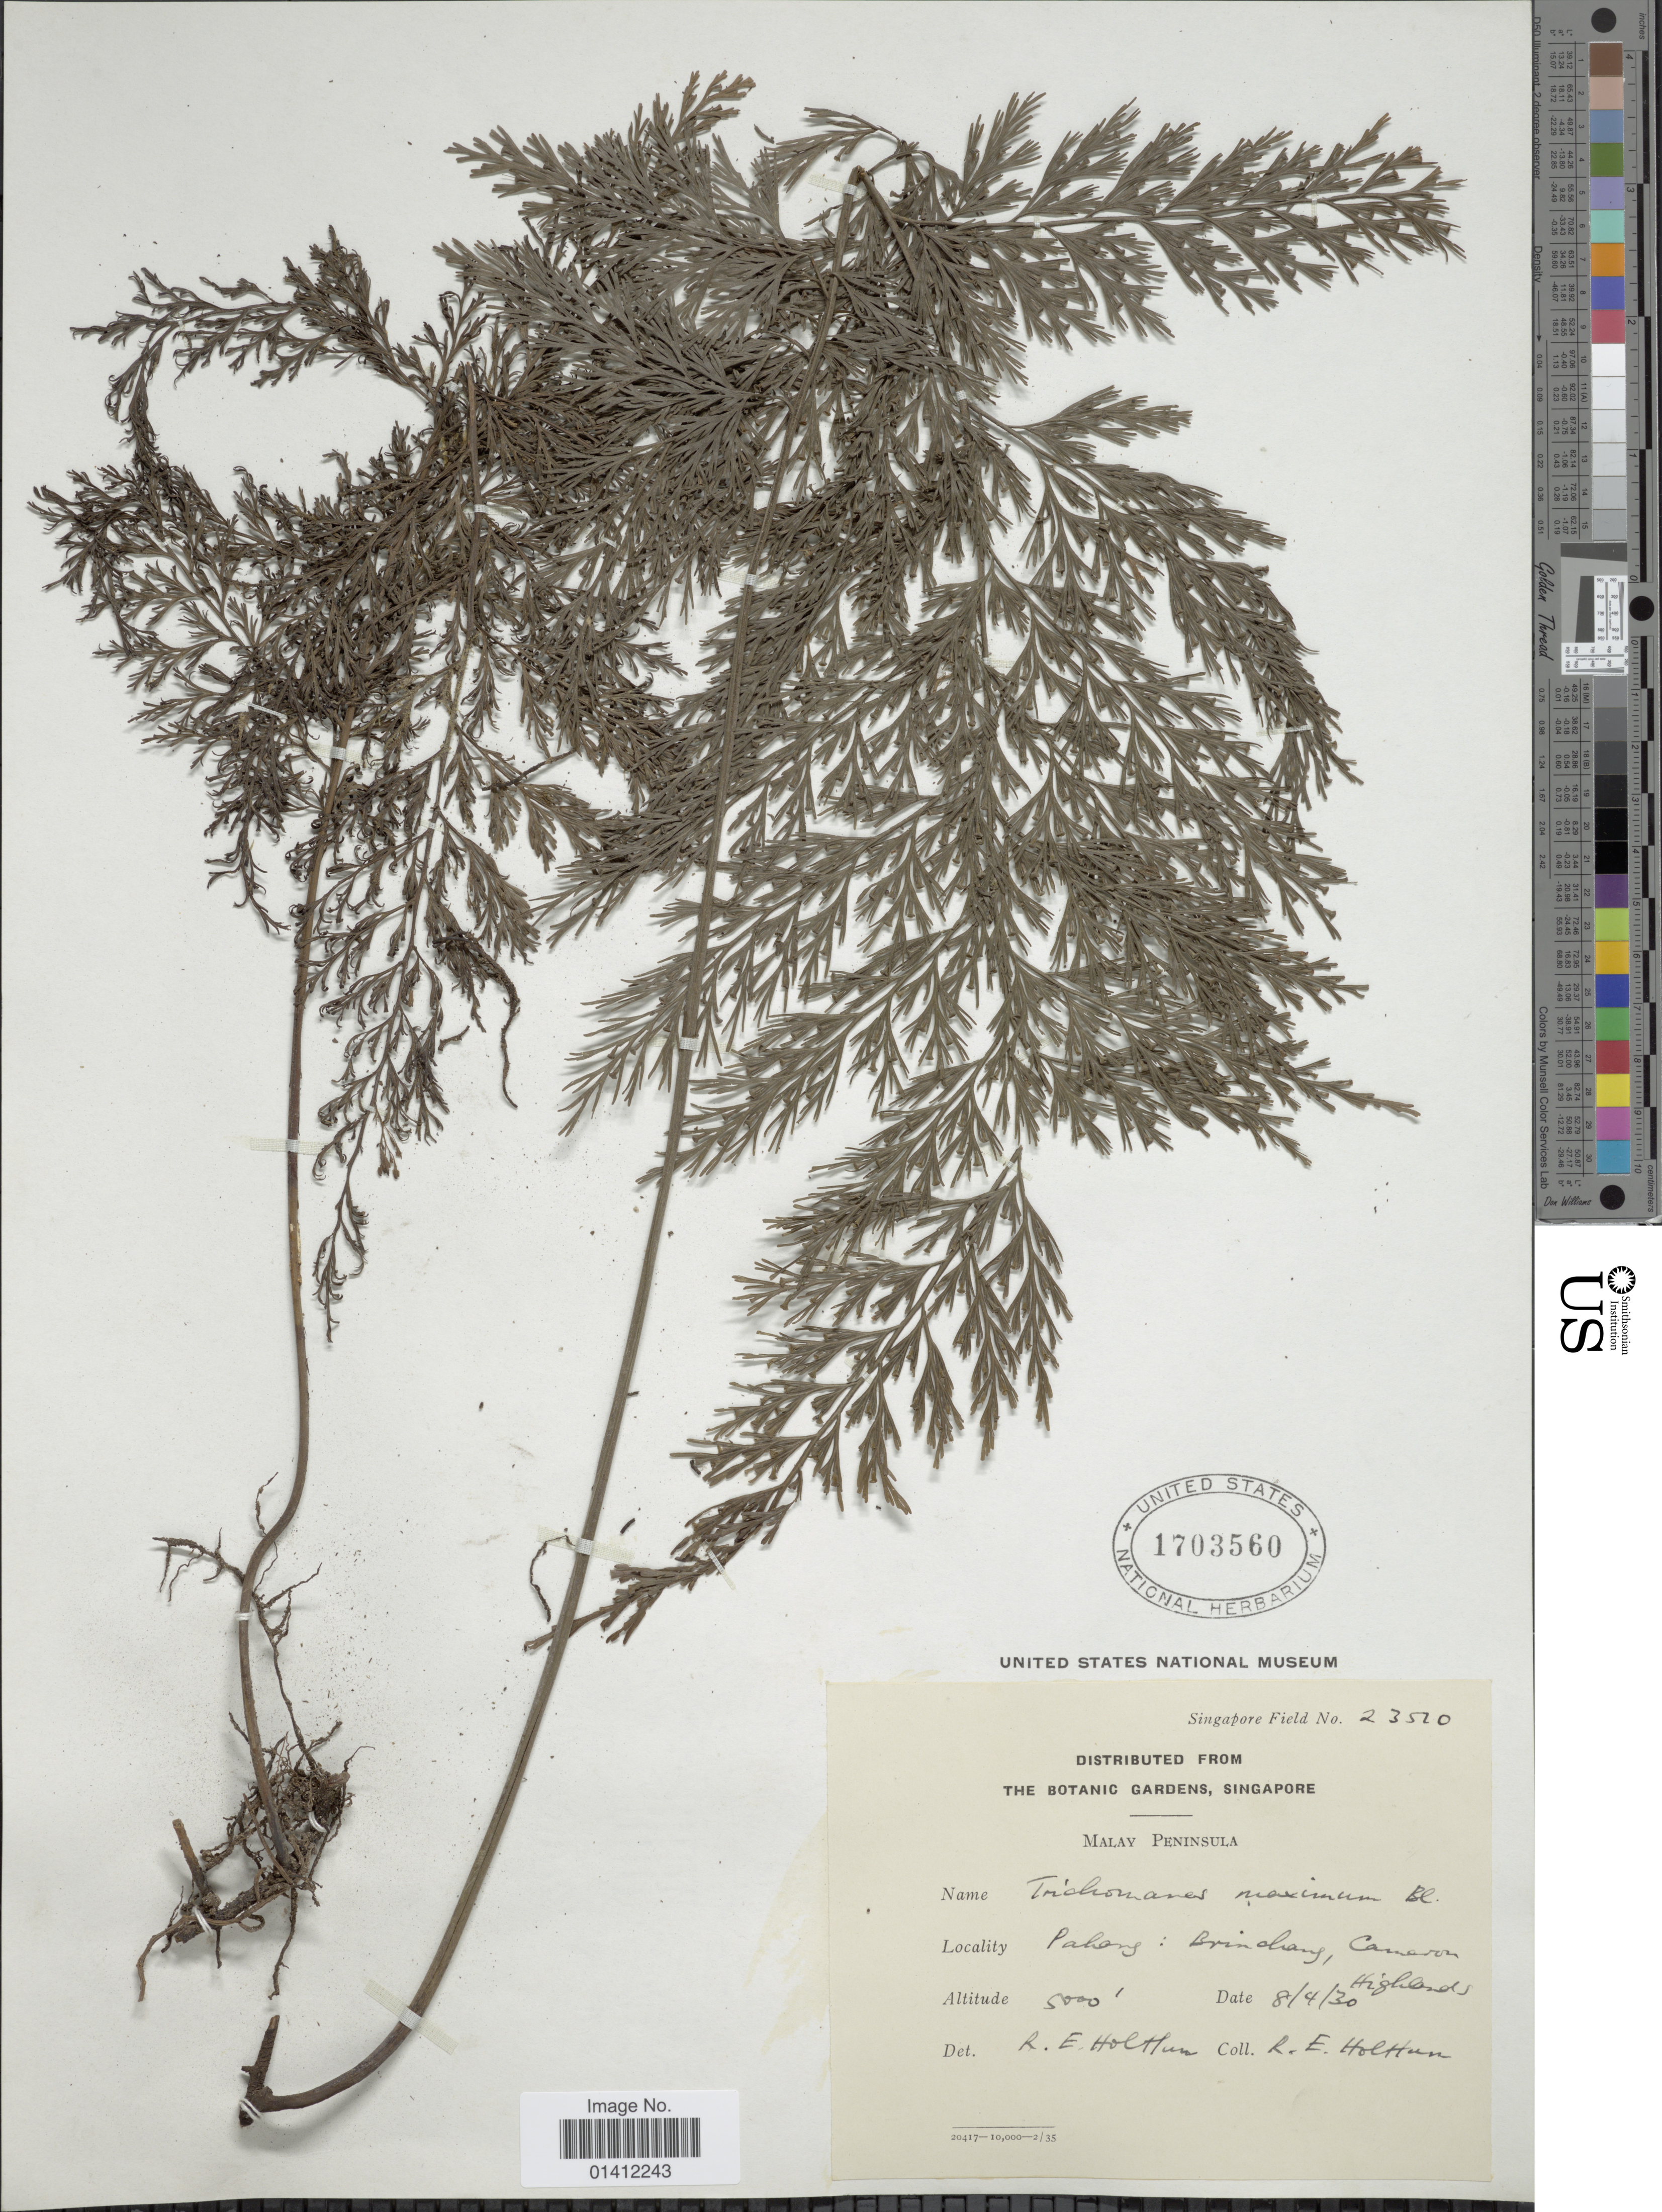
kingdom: Plantae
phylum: Tracheophyta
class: Polypodiopsida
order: Hymenophyllales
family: Hymenophyllaceae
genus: Vandenboschia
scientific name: Vandenboschia maxima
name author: (Blume) Copel.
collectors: R. E. Holttum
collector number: Singapore Field 23510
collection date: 1930-04-08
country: Malaysia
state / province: Pahang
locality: Malay Peninsula, Pahang: Brinchang, Camaron Highlands [interpreted]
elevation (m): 1524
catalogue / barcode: US 1703560